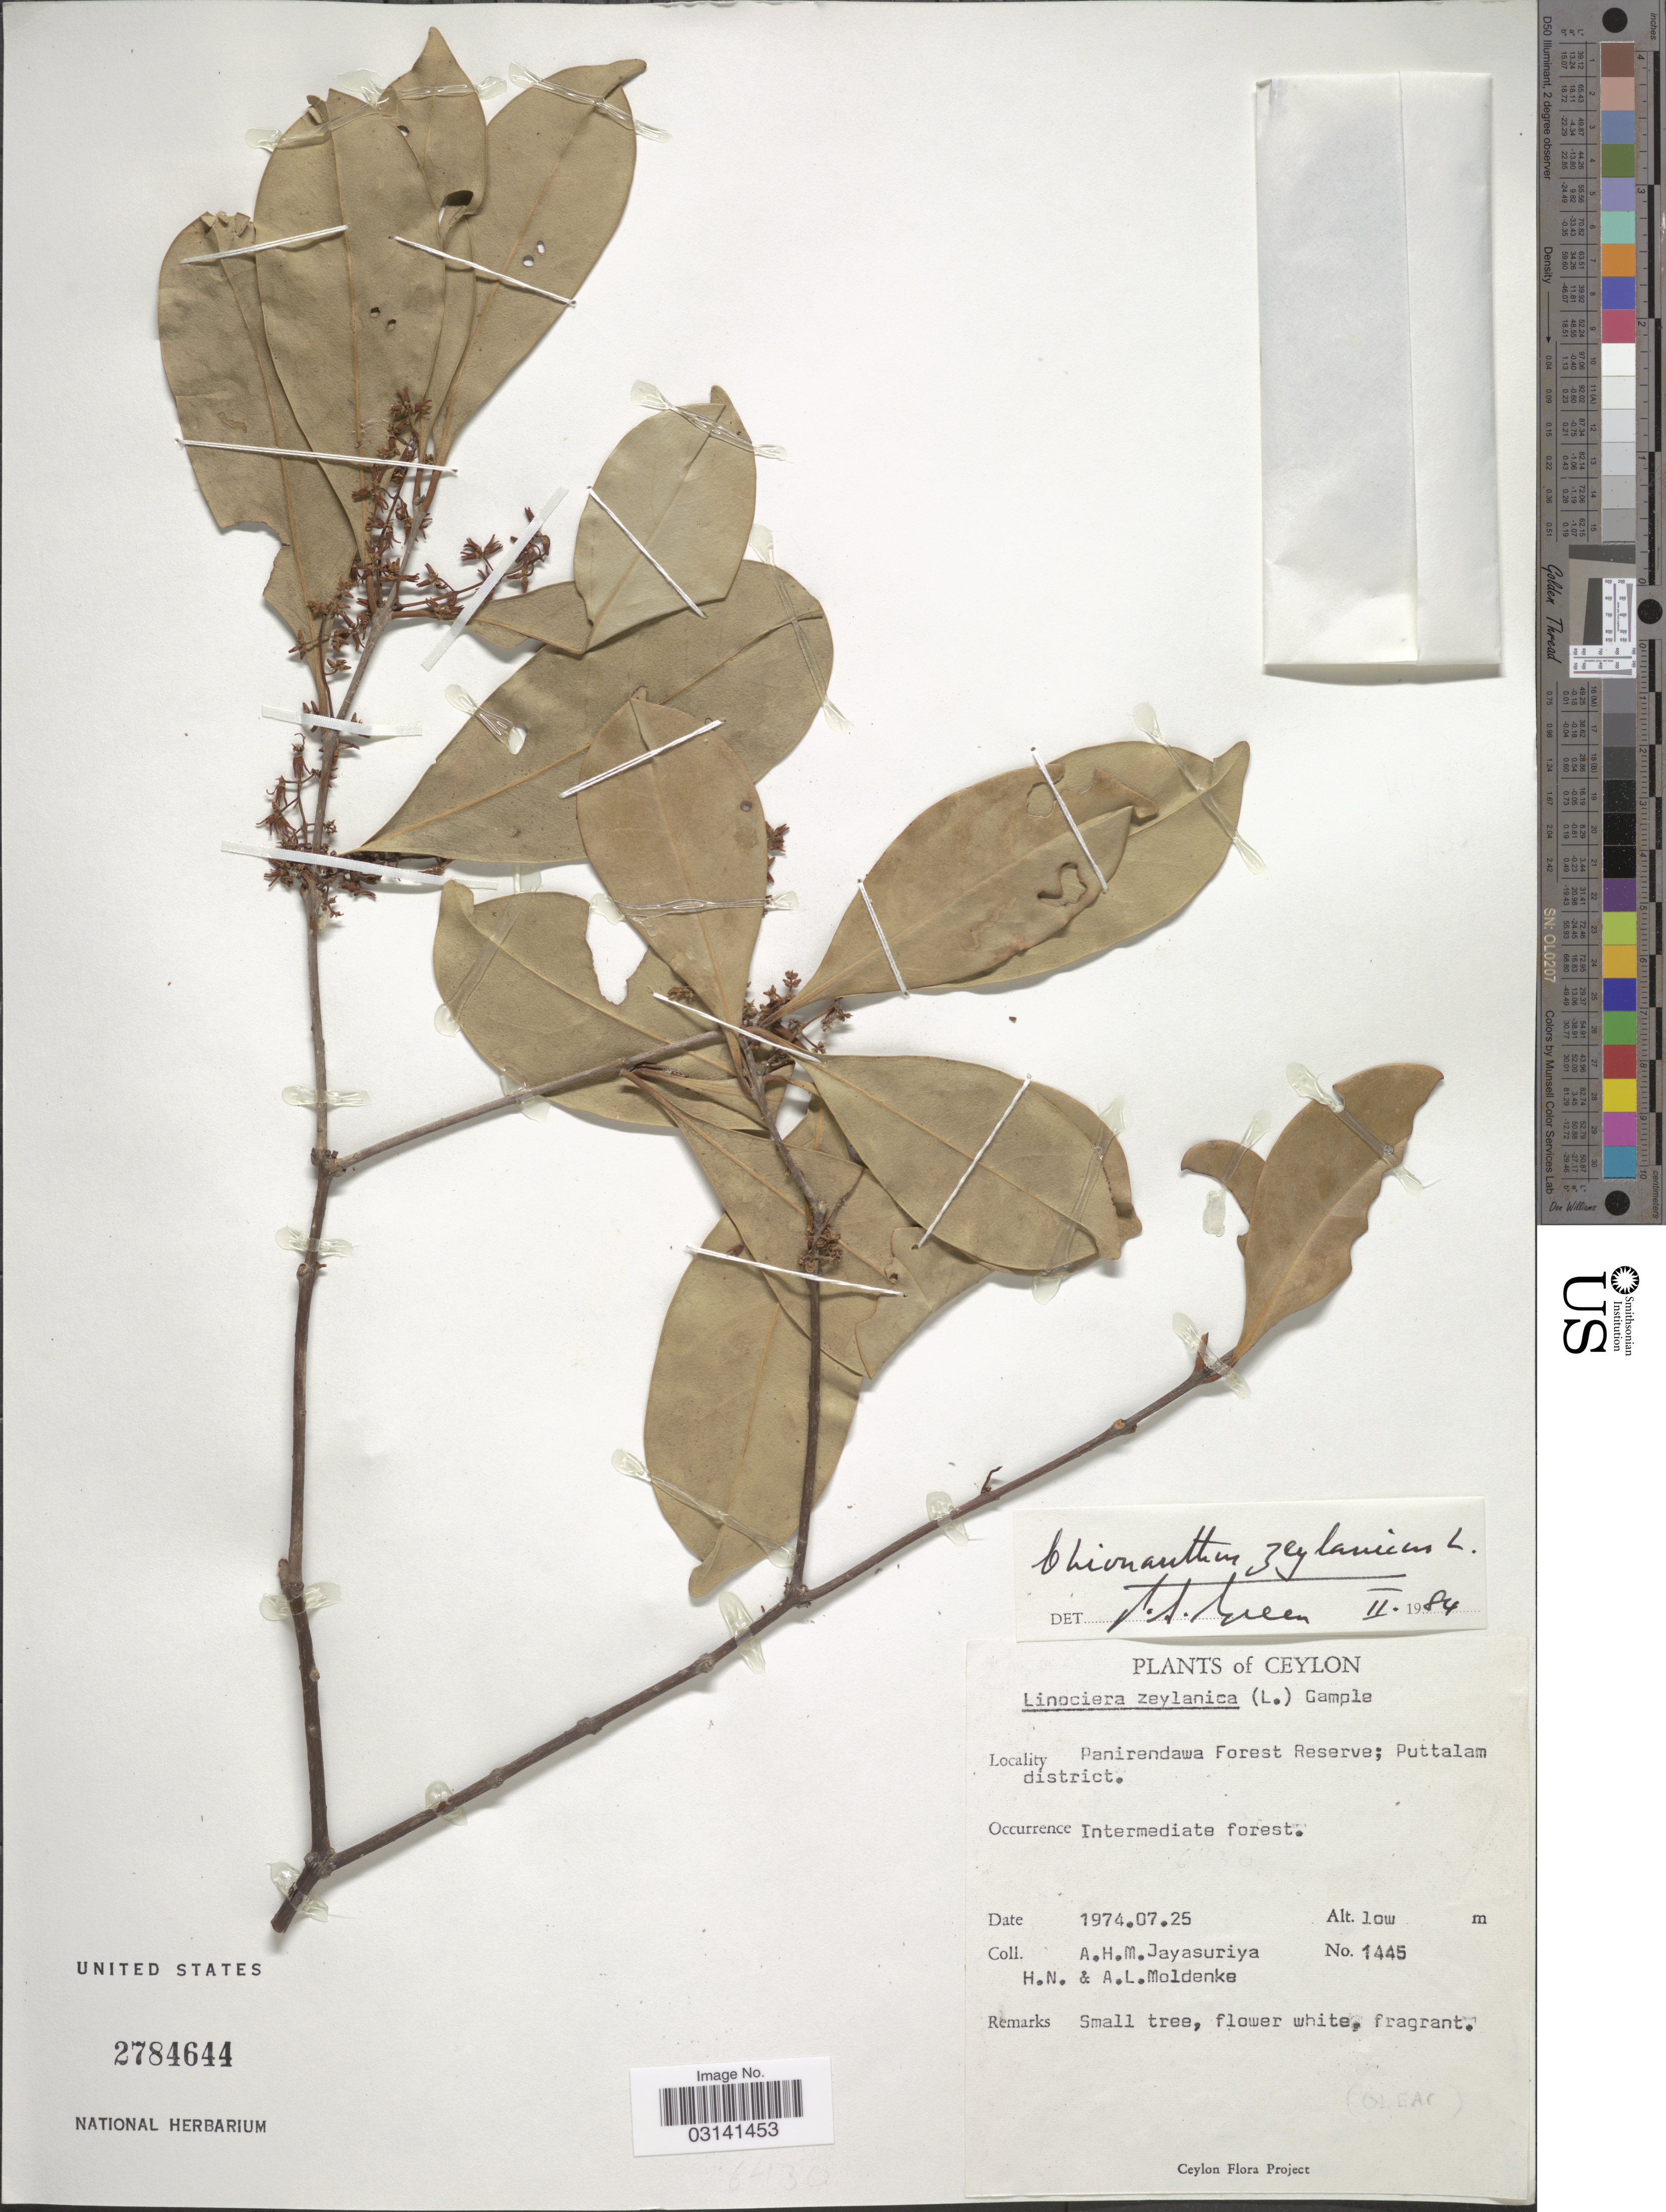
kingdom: Plantae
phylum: Tracheophyta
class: Magnoliopsida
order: Lamiales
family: Oleaceae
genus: Chionanthus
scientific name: Chionanthus zeylanicus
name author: L.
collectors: A. H. Jayasuriya, H. N. Moldenke & A. L. Moldenke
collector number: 1445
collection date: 1974-07-25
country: Sri Lanka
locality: Ceylon. Panirendawa Forest Reserve; Puttalam district.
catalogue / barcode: US 2784644